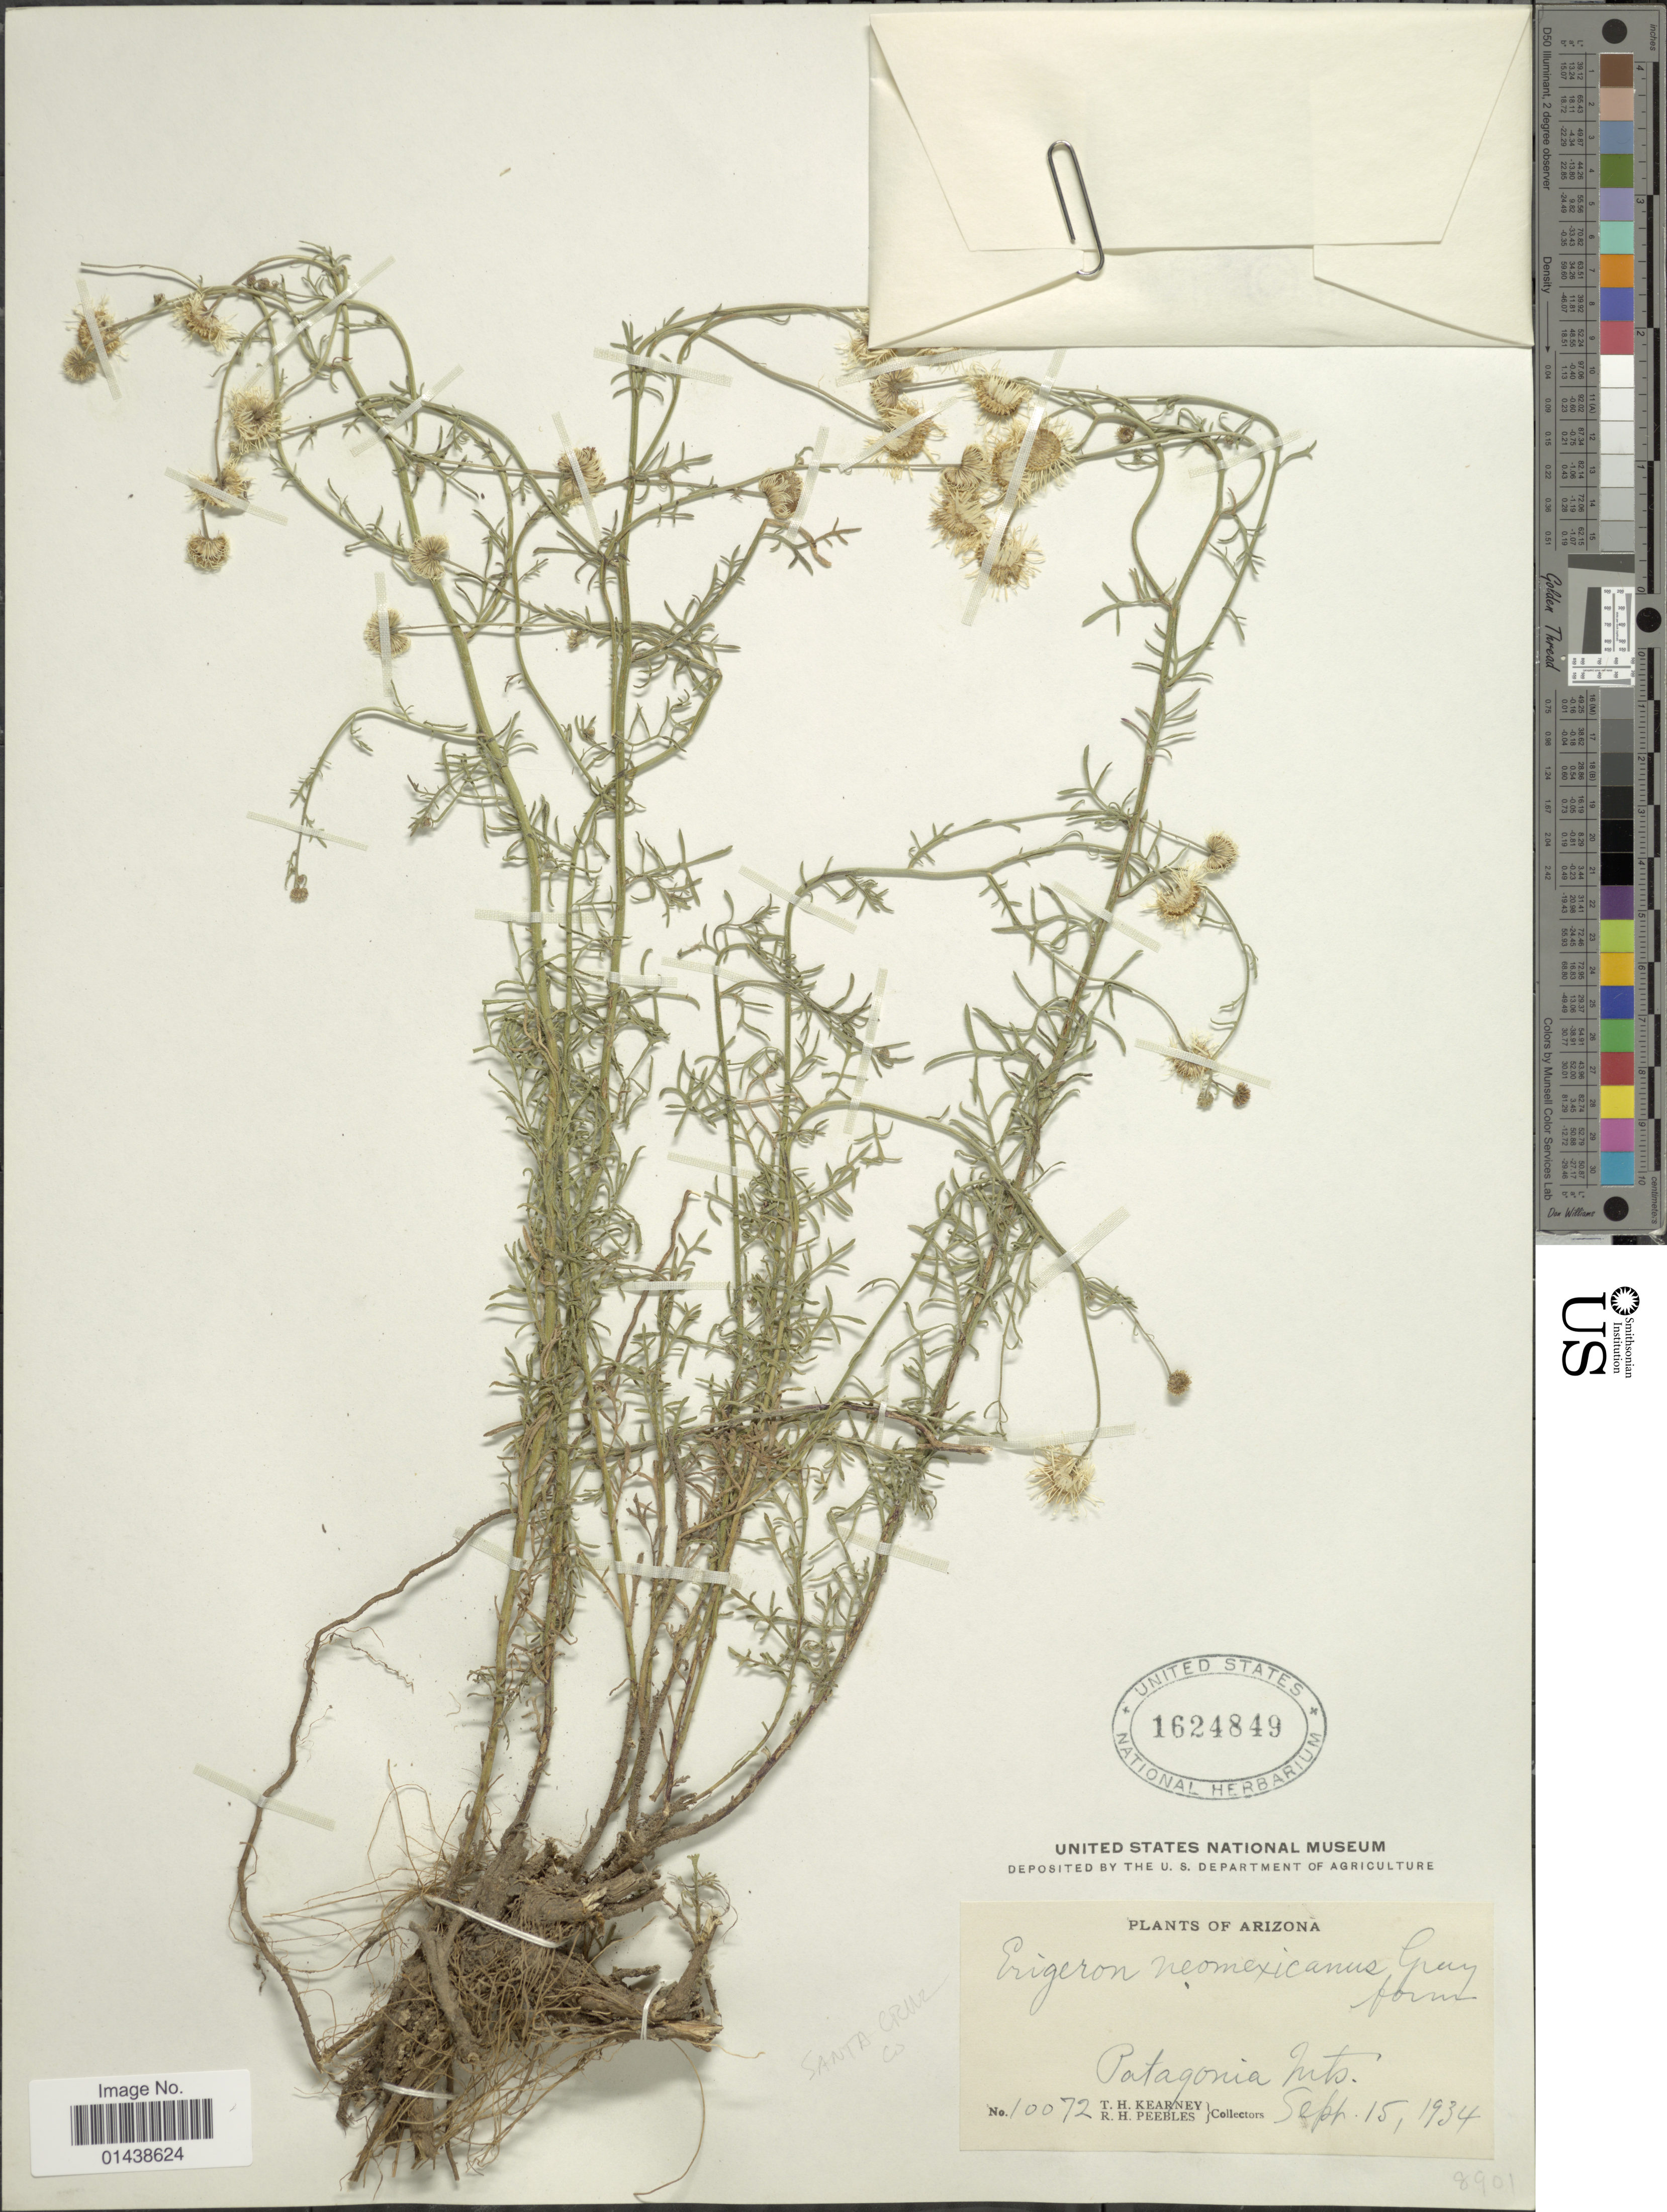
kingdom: Plantae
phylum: Tracheophyta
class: Magnoliopsida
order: Asterales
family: Asteraceae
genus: Erigeron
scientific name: Erigeron neomexicanus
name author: A. Gray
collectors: T. H. Kearney & R. H. Peebles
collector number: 10072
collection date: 1934-09-15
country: United States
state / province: Arizona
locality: Patagonia Mts. Santa Cruz Co.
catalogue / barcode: US 1624849